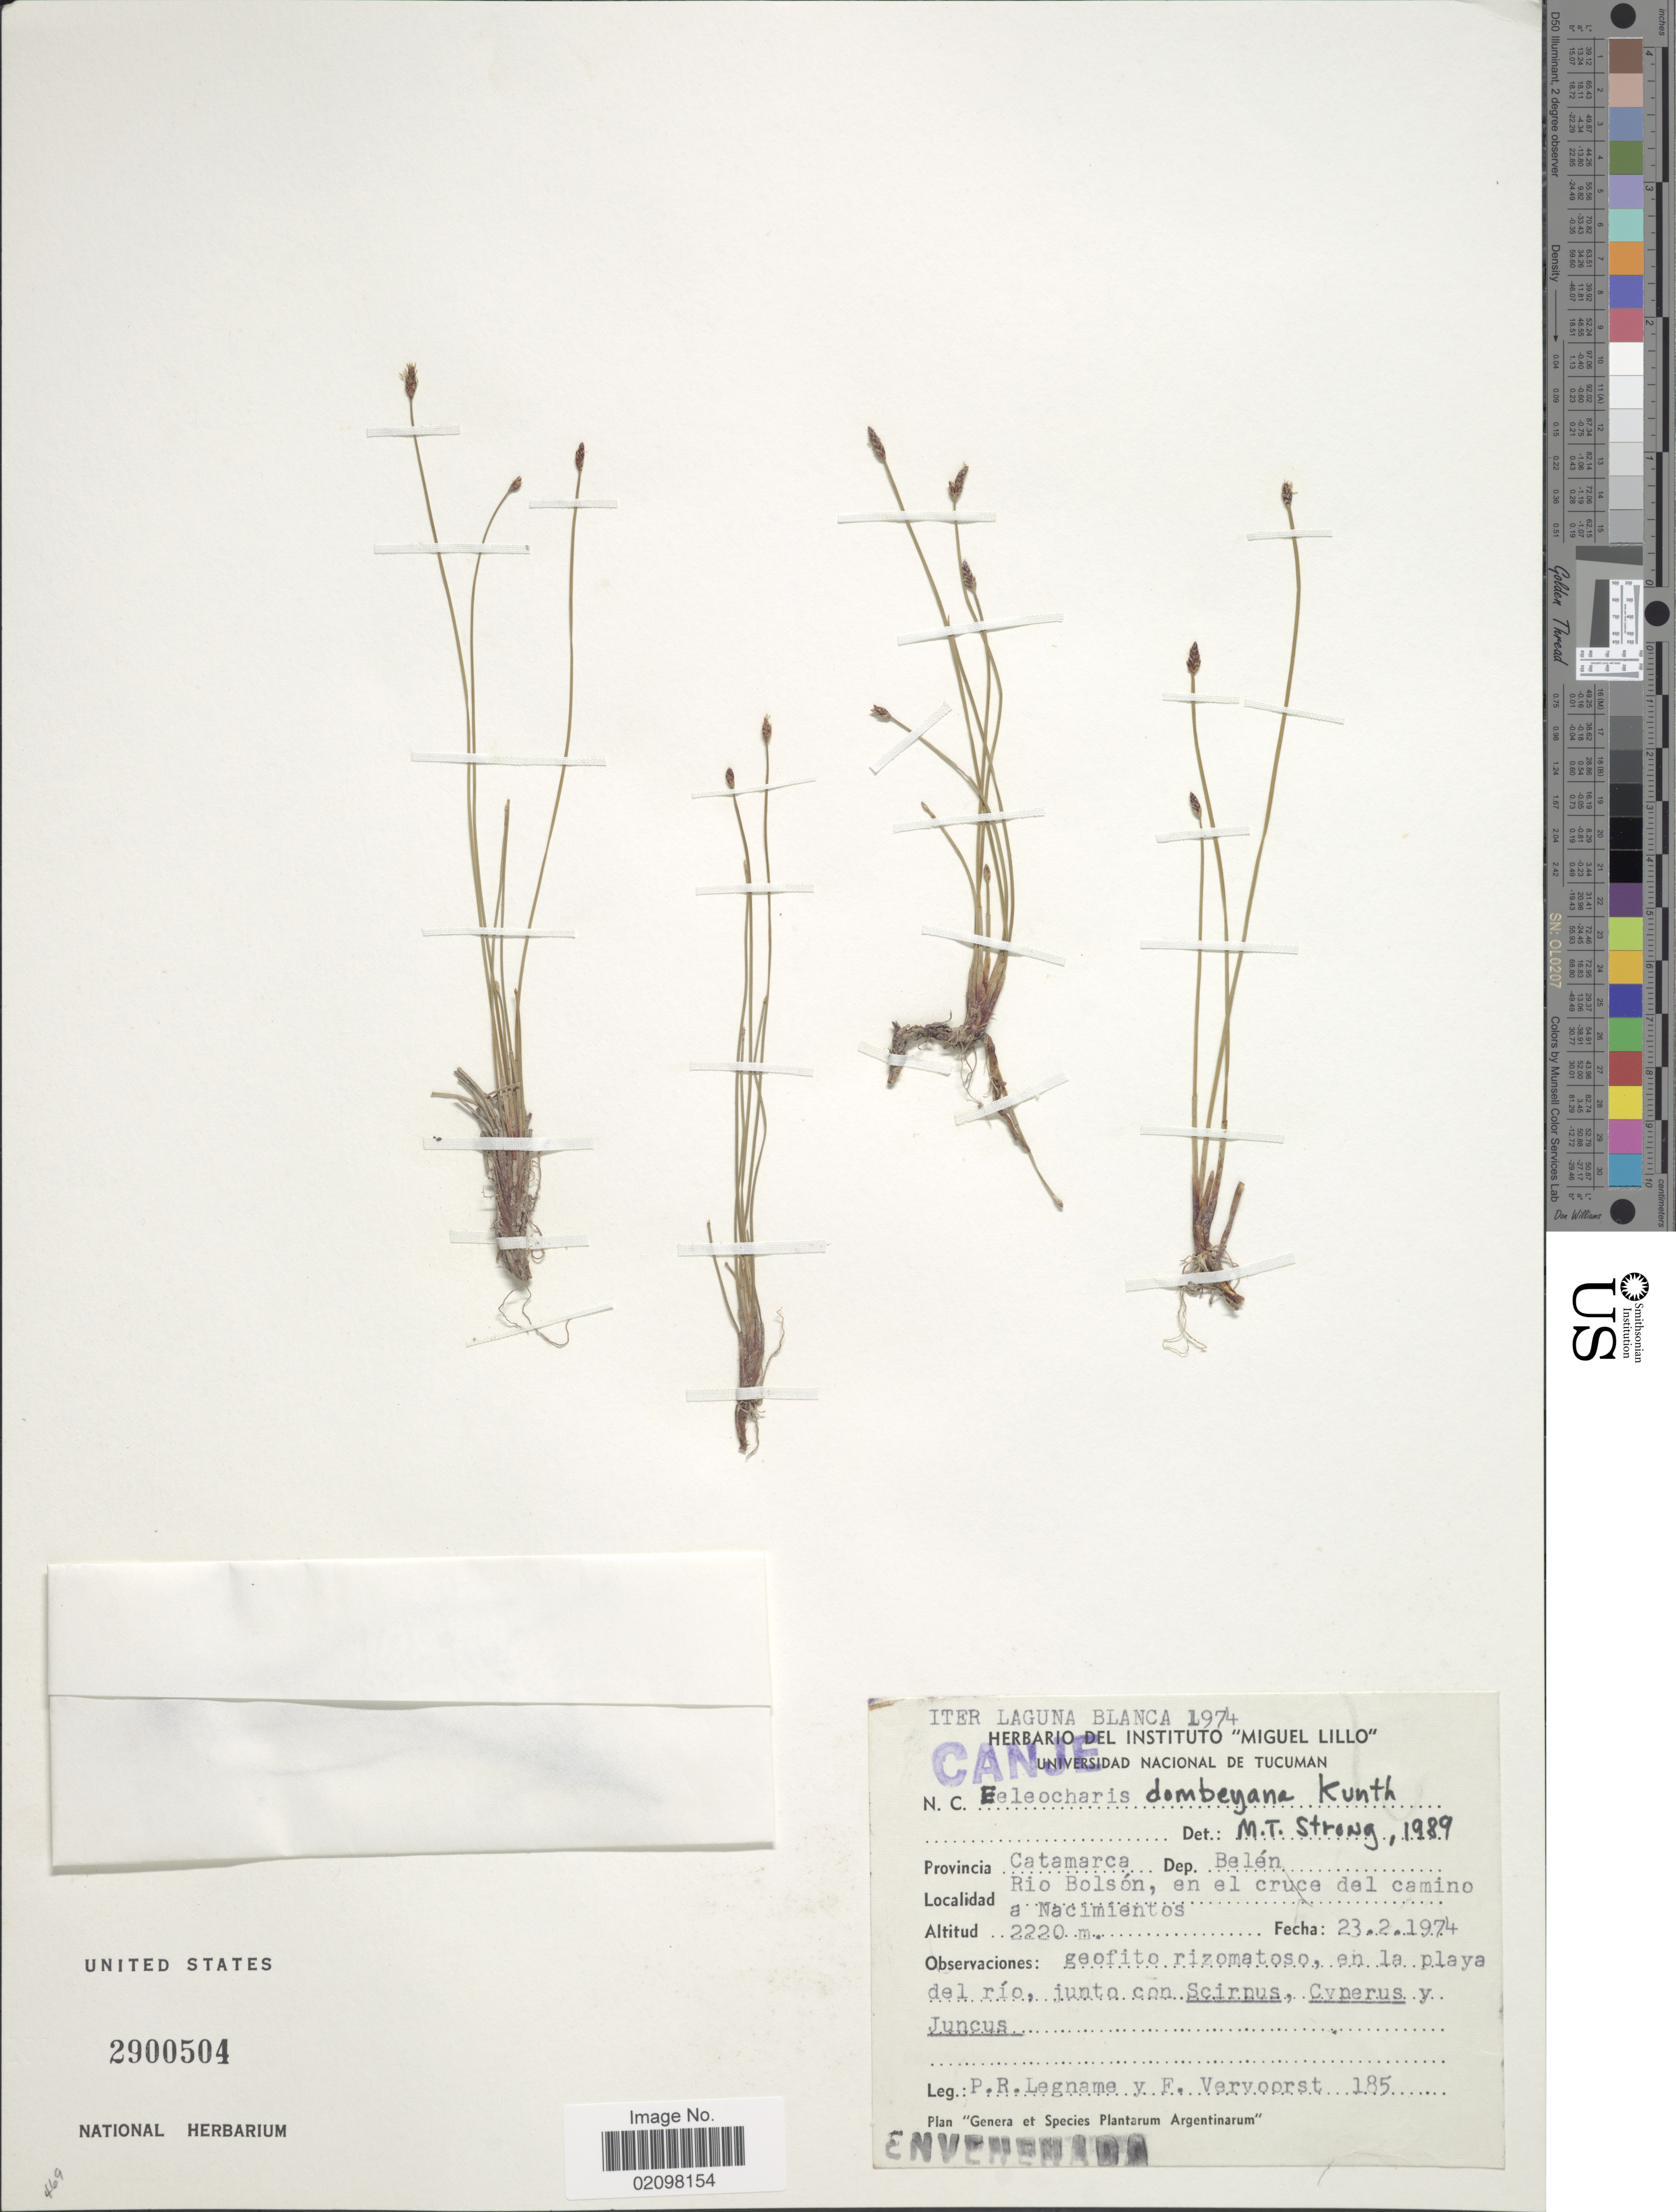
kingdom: Plantae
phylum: Tracheophyta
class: Liliopsida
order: Poales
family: Cyperaceae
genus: Eleocharis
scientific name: Eleocharis dombeyana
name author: Kunth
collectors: P. R. Legname & F. Vervoorst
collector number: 185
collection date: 1974-02-23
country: Argentina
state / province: Catamarca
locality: Dep. Belén. Rio Bolsón, en el cruce del camino a Nacimientos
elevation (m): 2220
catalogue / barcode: US 2900504